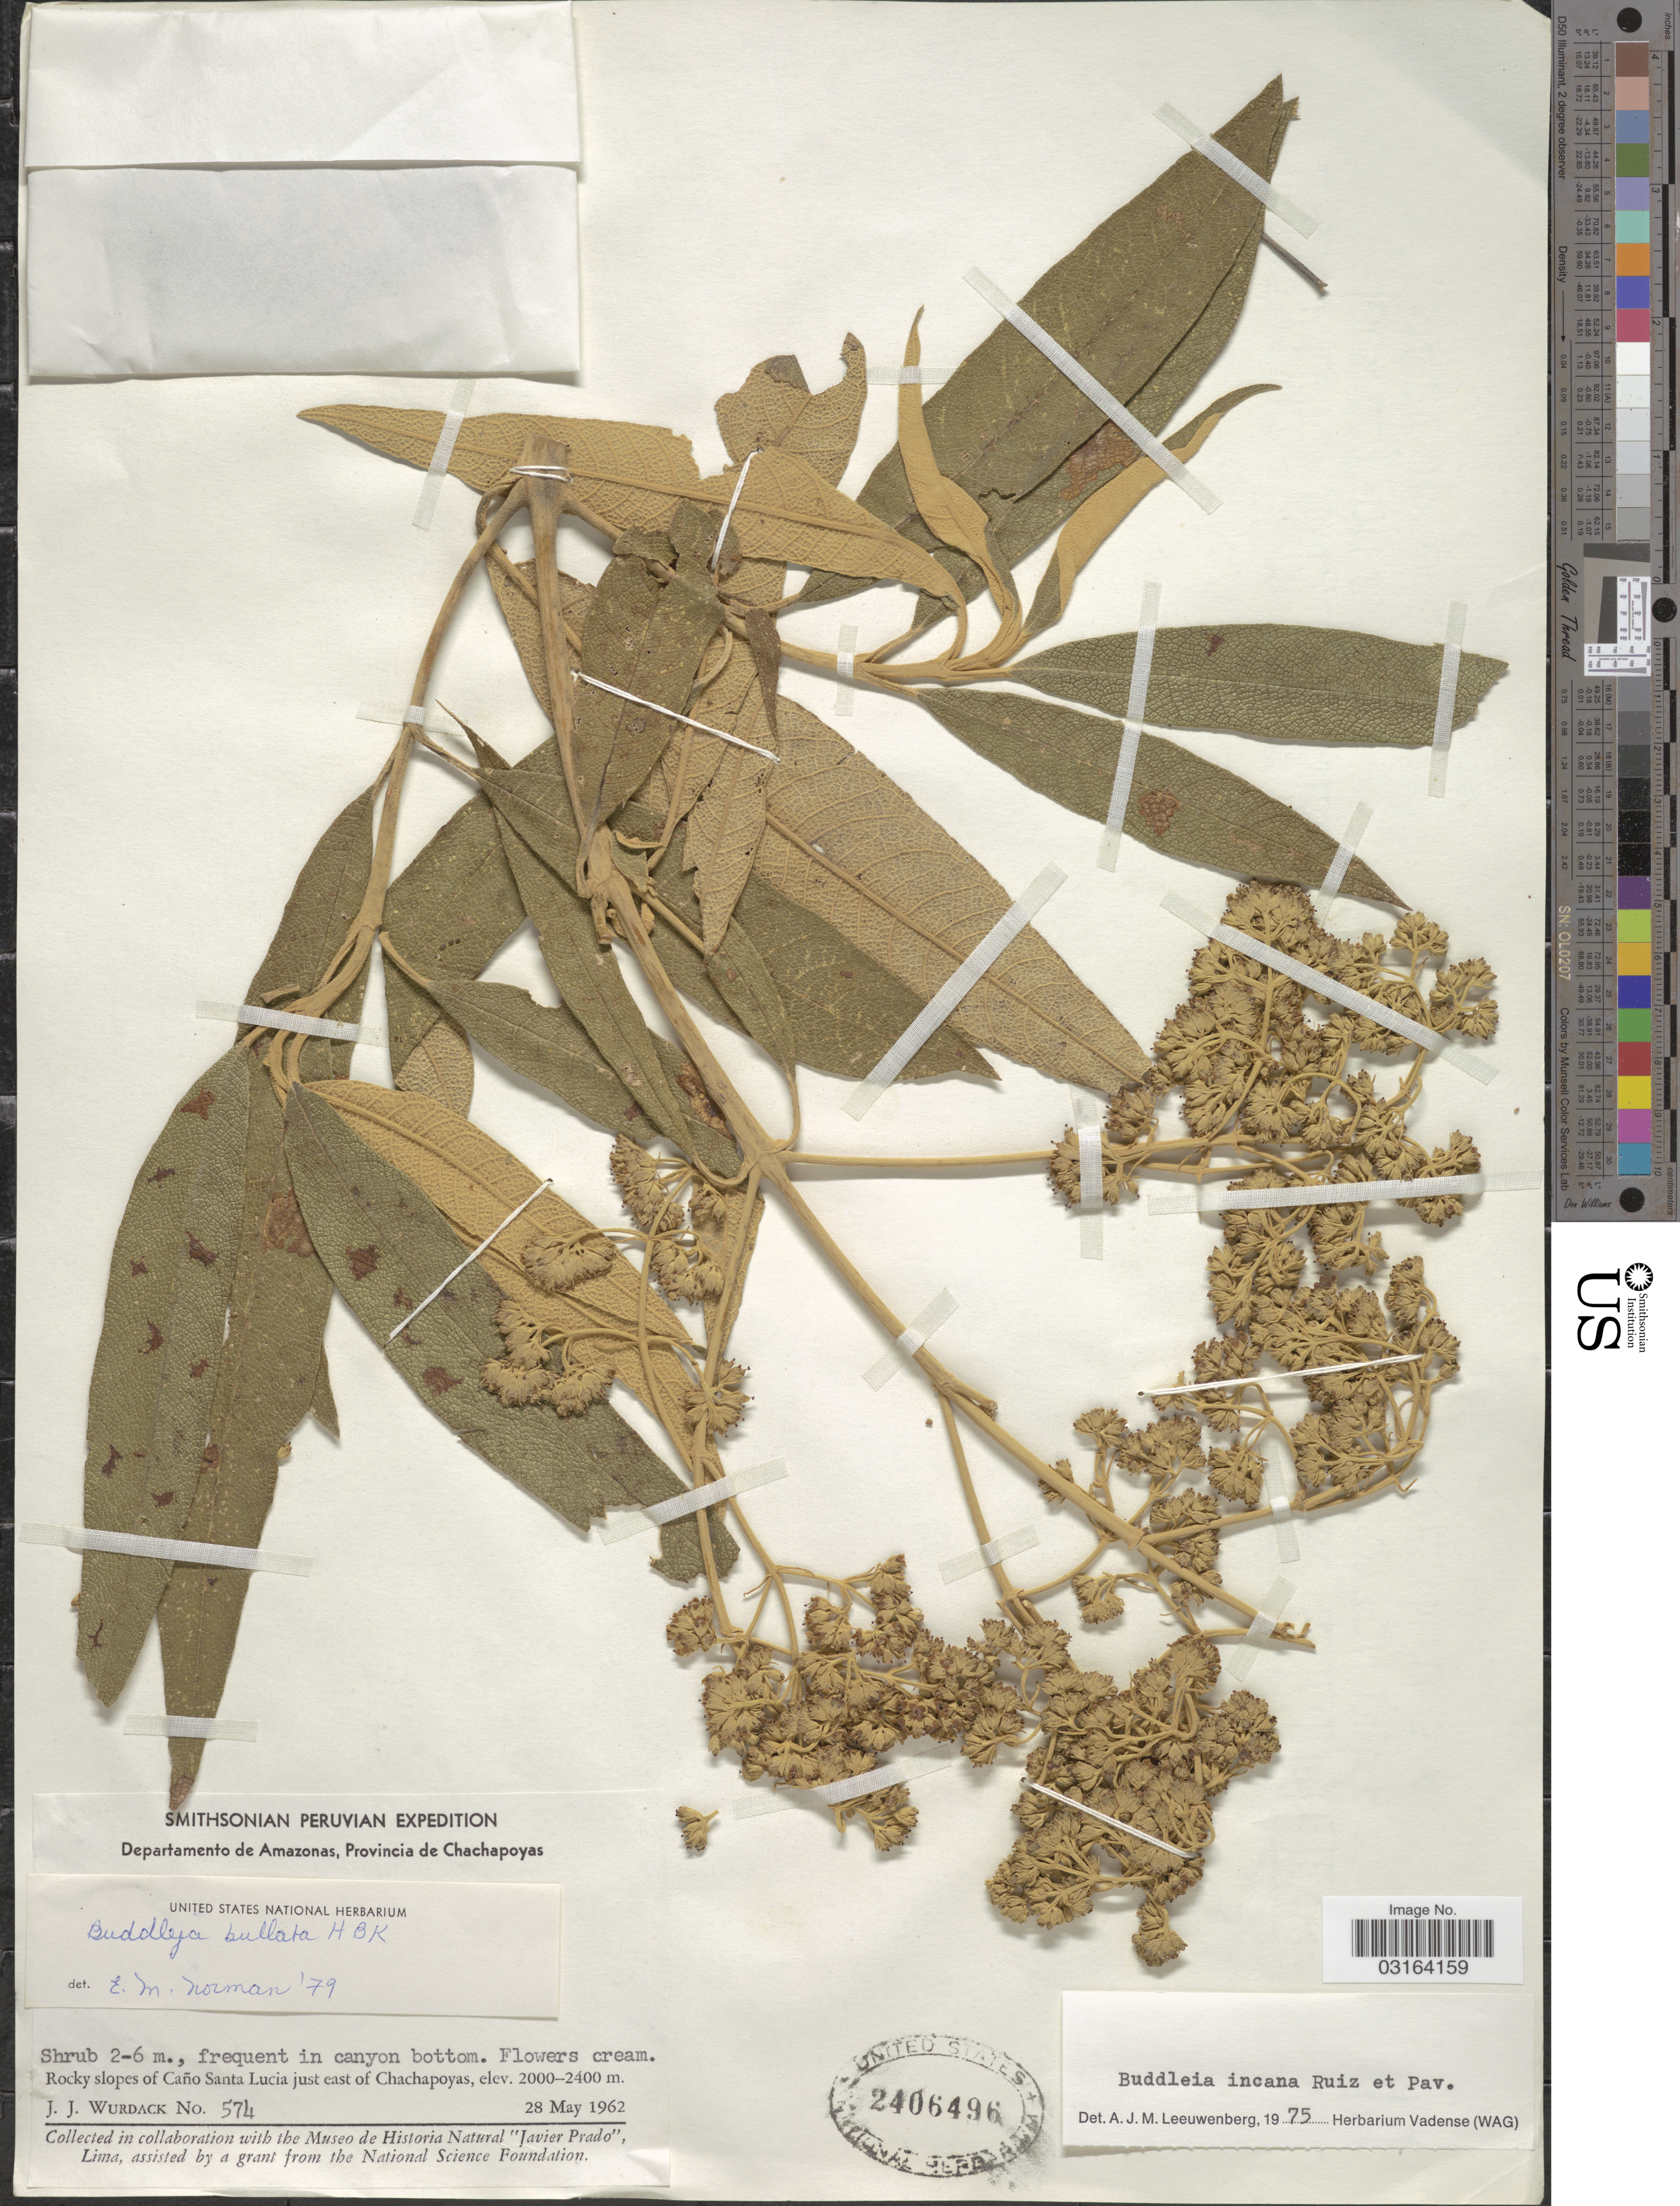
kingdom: Plantae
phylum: Tracheophyta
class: Magnoliopsida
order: Lamiales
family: Scrophulariaceae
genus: Buddleja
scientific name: Buddleja bullata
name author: Kunth in Humb. & et al.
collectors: J. J. Wurdack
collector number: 574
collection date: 1962-05-28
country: Peru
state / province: Amazonas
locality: Departamento de Amazonas, Provincia de Chachapoyas. Rocky slopes of Caño Santa Lucia just east of Chachapoyas.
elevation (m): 2000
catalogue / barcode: US 2406496